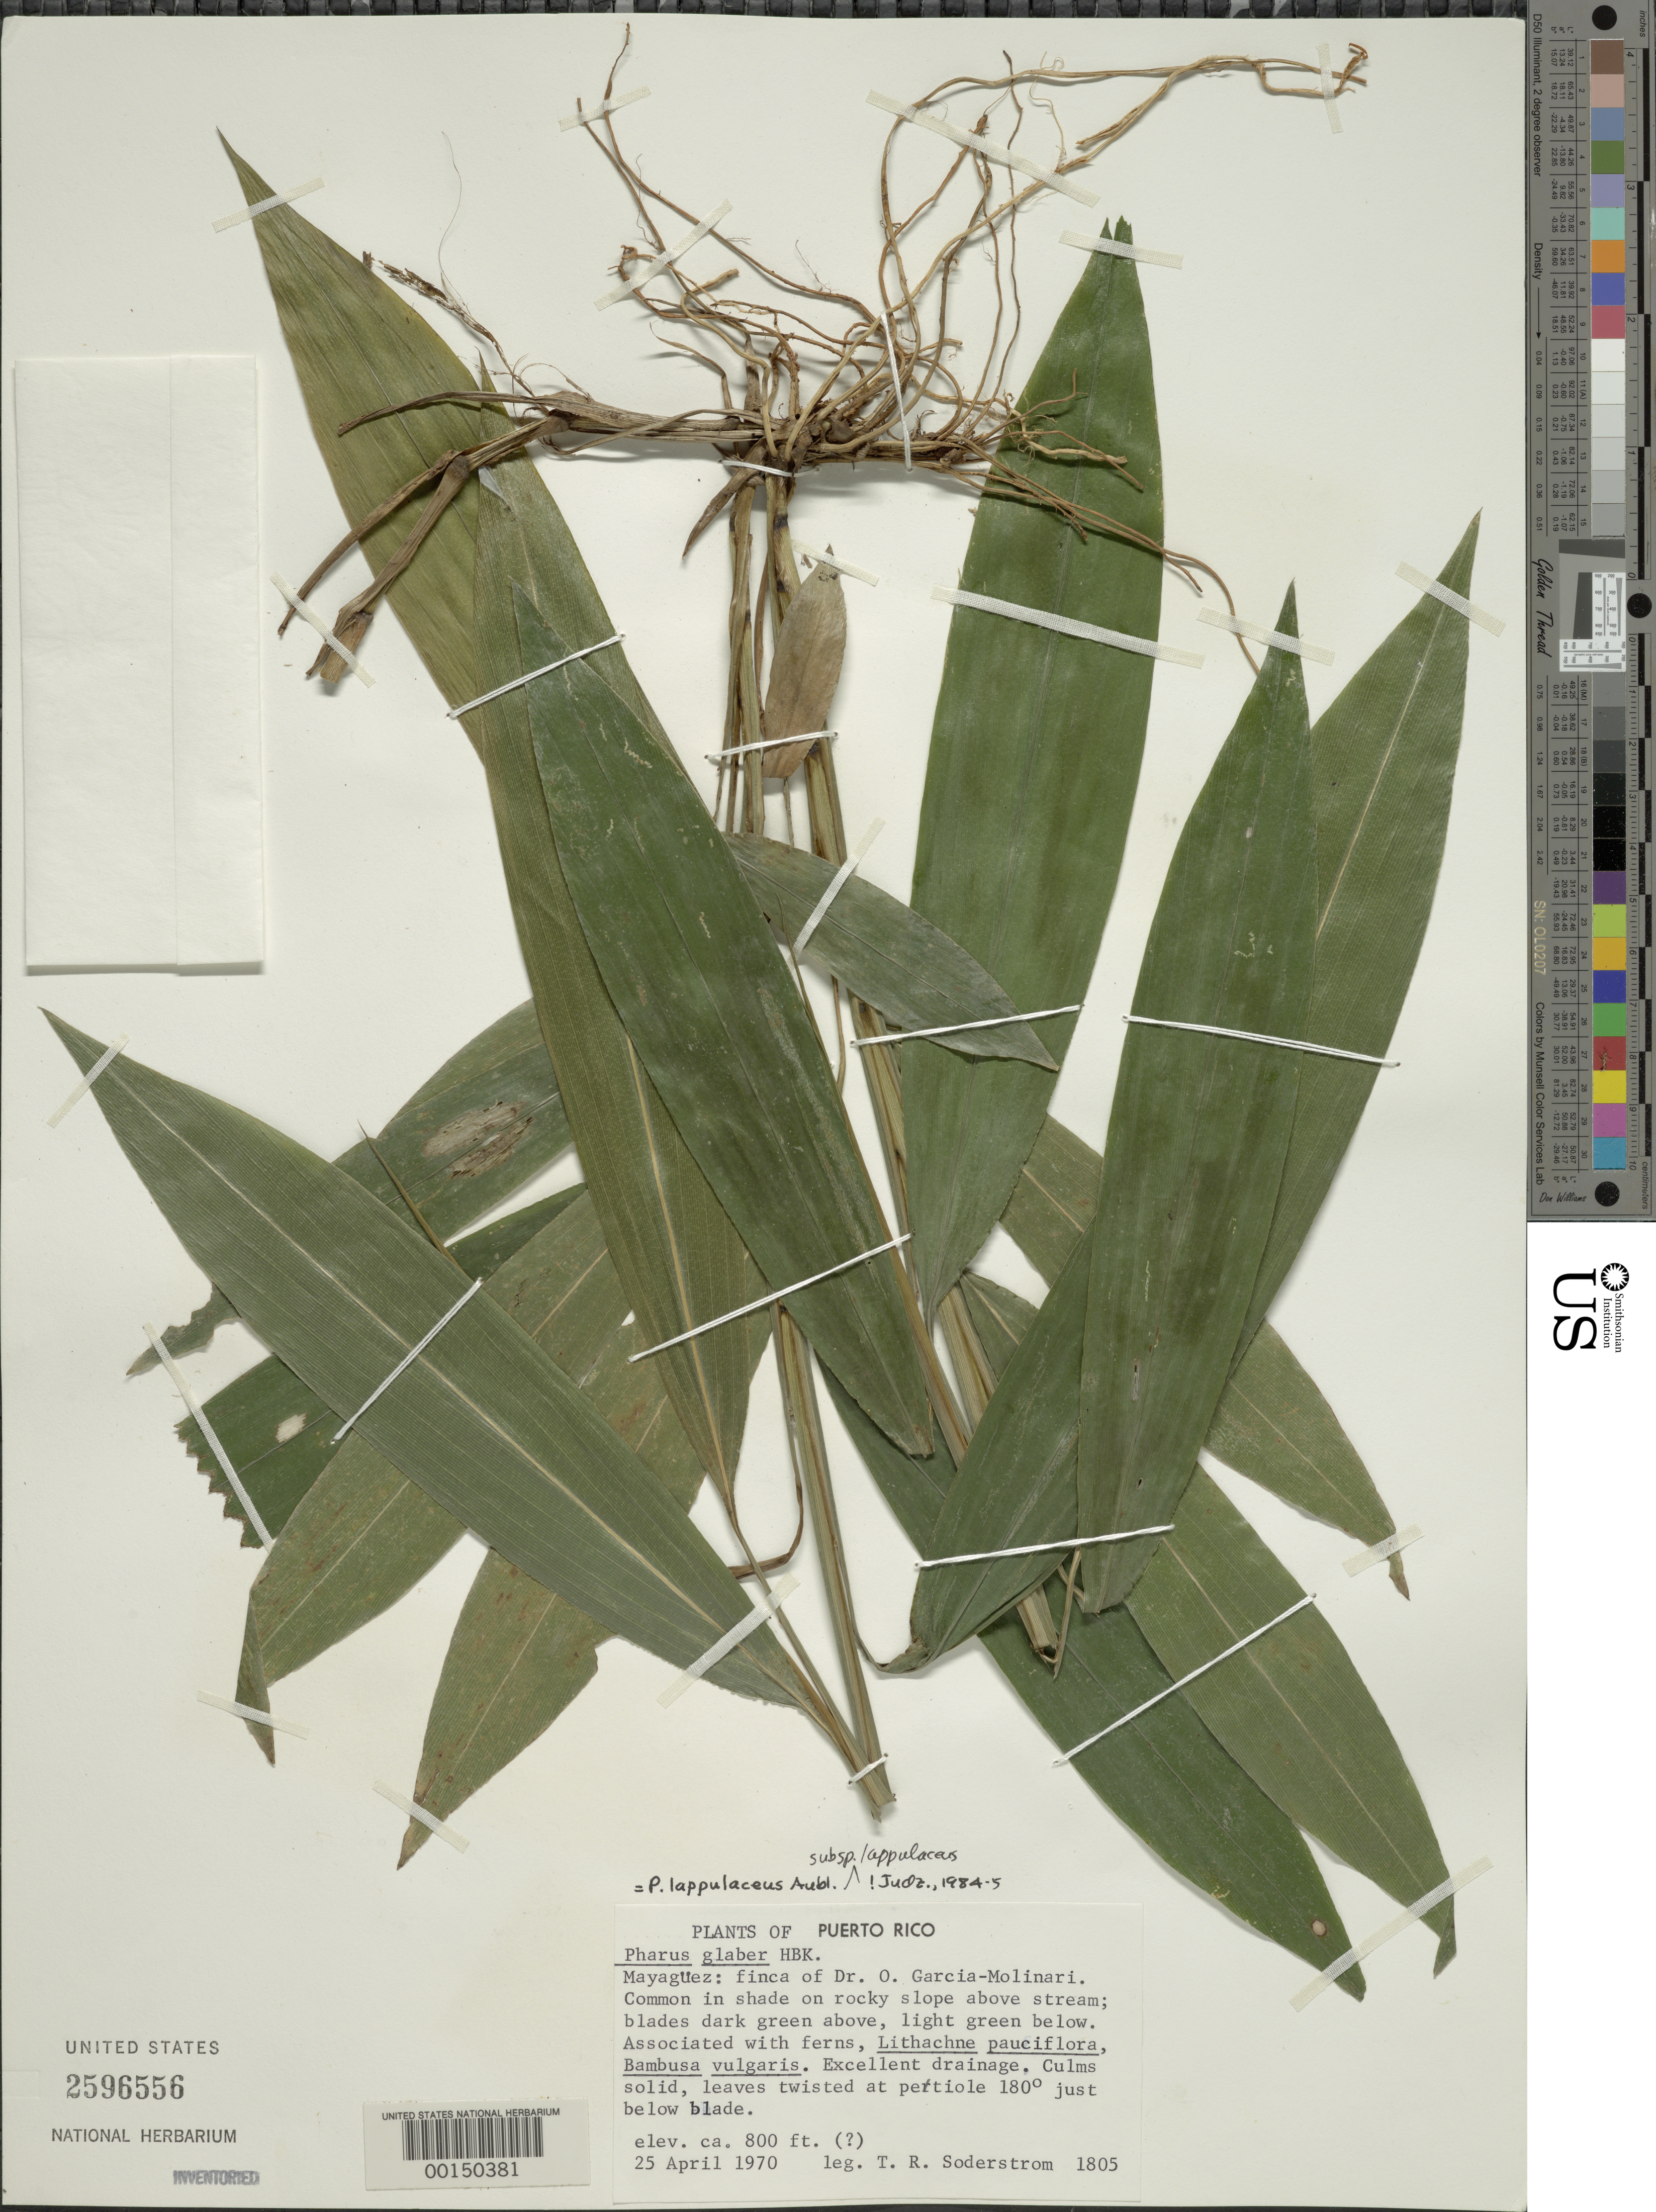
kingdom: Plantae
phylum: Tracheophyta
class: Liliopsida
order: Poales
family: Poaceae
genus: Pharus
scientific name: Pharus lappulaceus subsp. lappulaceus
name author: Aubl.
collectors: T. R. Soderstrom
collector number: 1805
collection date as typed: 25 Apr 1970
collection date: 1970-04-25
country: Puerto Rico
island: Greater Antilles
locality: Mayaguez.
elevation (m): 244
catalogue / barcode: US 2596556